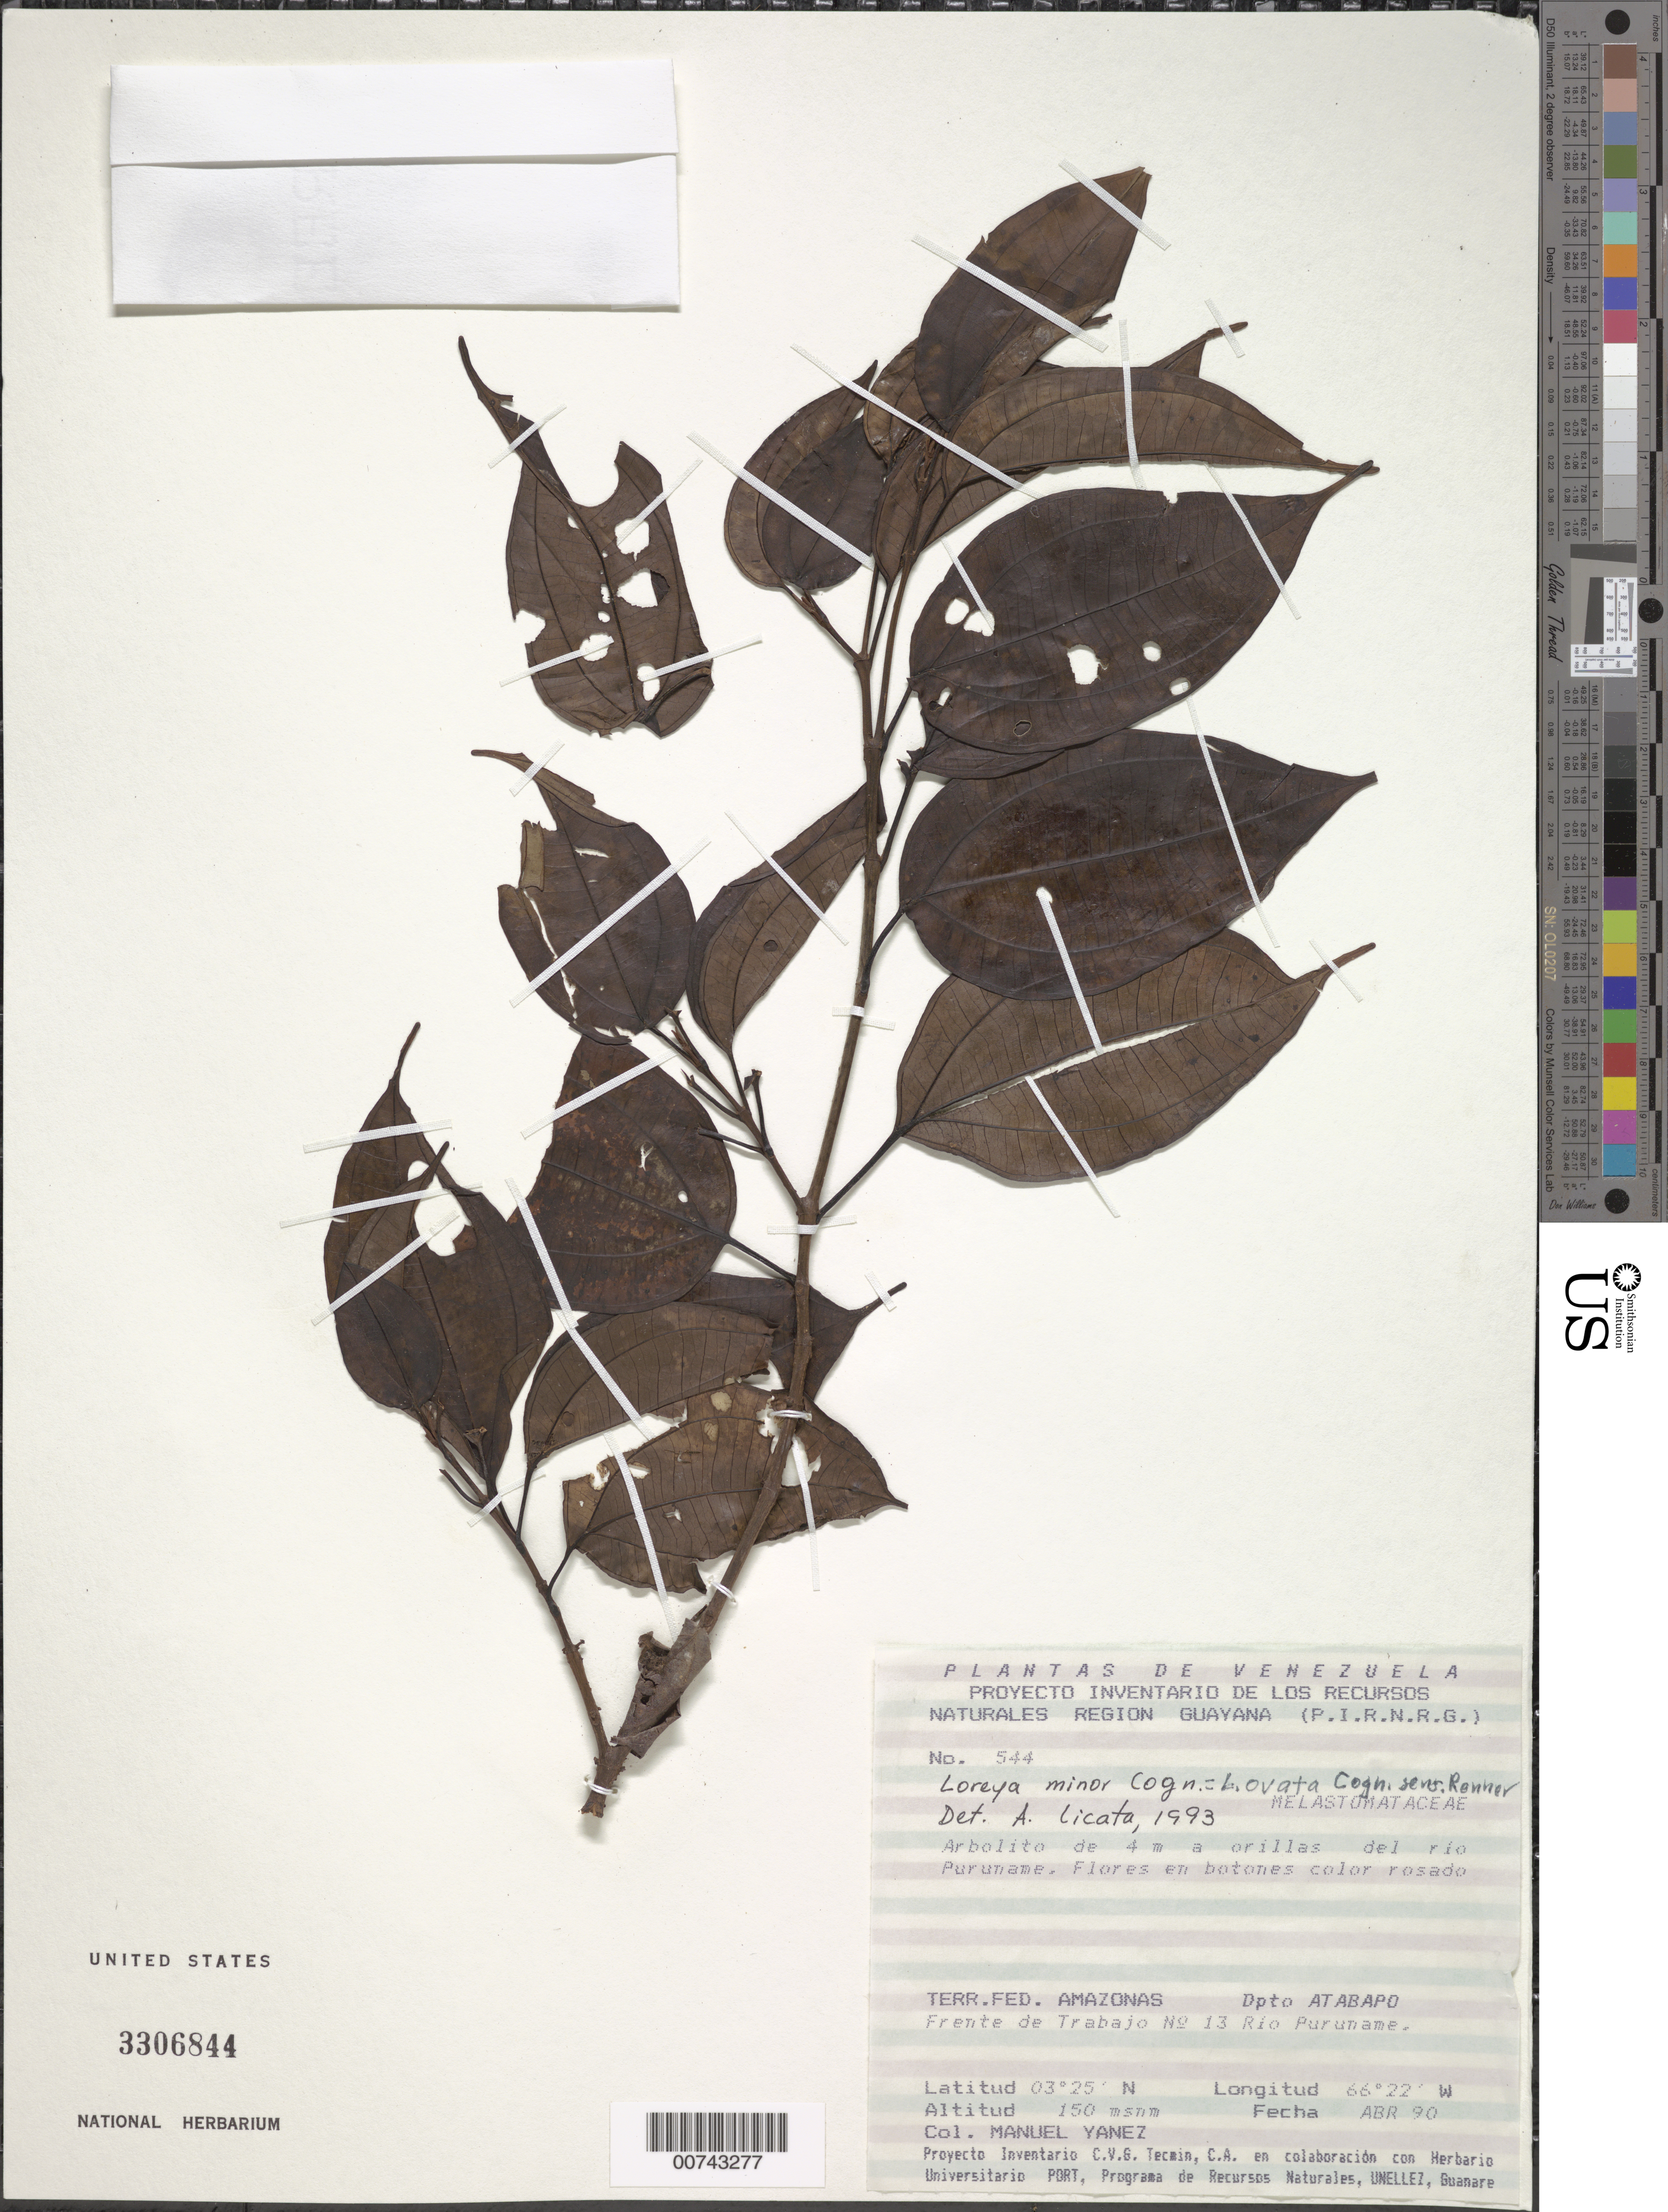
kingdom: Plantae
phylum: Tracheophyta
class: Magnoliopsida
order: Myrtales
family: Melastomataceae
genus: Bellucia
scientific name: Bellucia ovata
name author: (O. Berg ex Triana) Penneys et al.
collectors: M. Yanez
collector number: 544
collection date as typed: Apr-90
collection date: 1990-04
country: Venezuela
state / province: Amazonas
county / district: Atabapo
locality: Río Puruname, frente de Trabajo No. 13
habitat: Along river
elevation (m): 150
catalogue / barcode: US 3306844